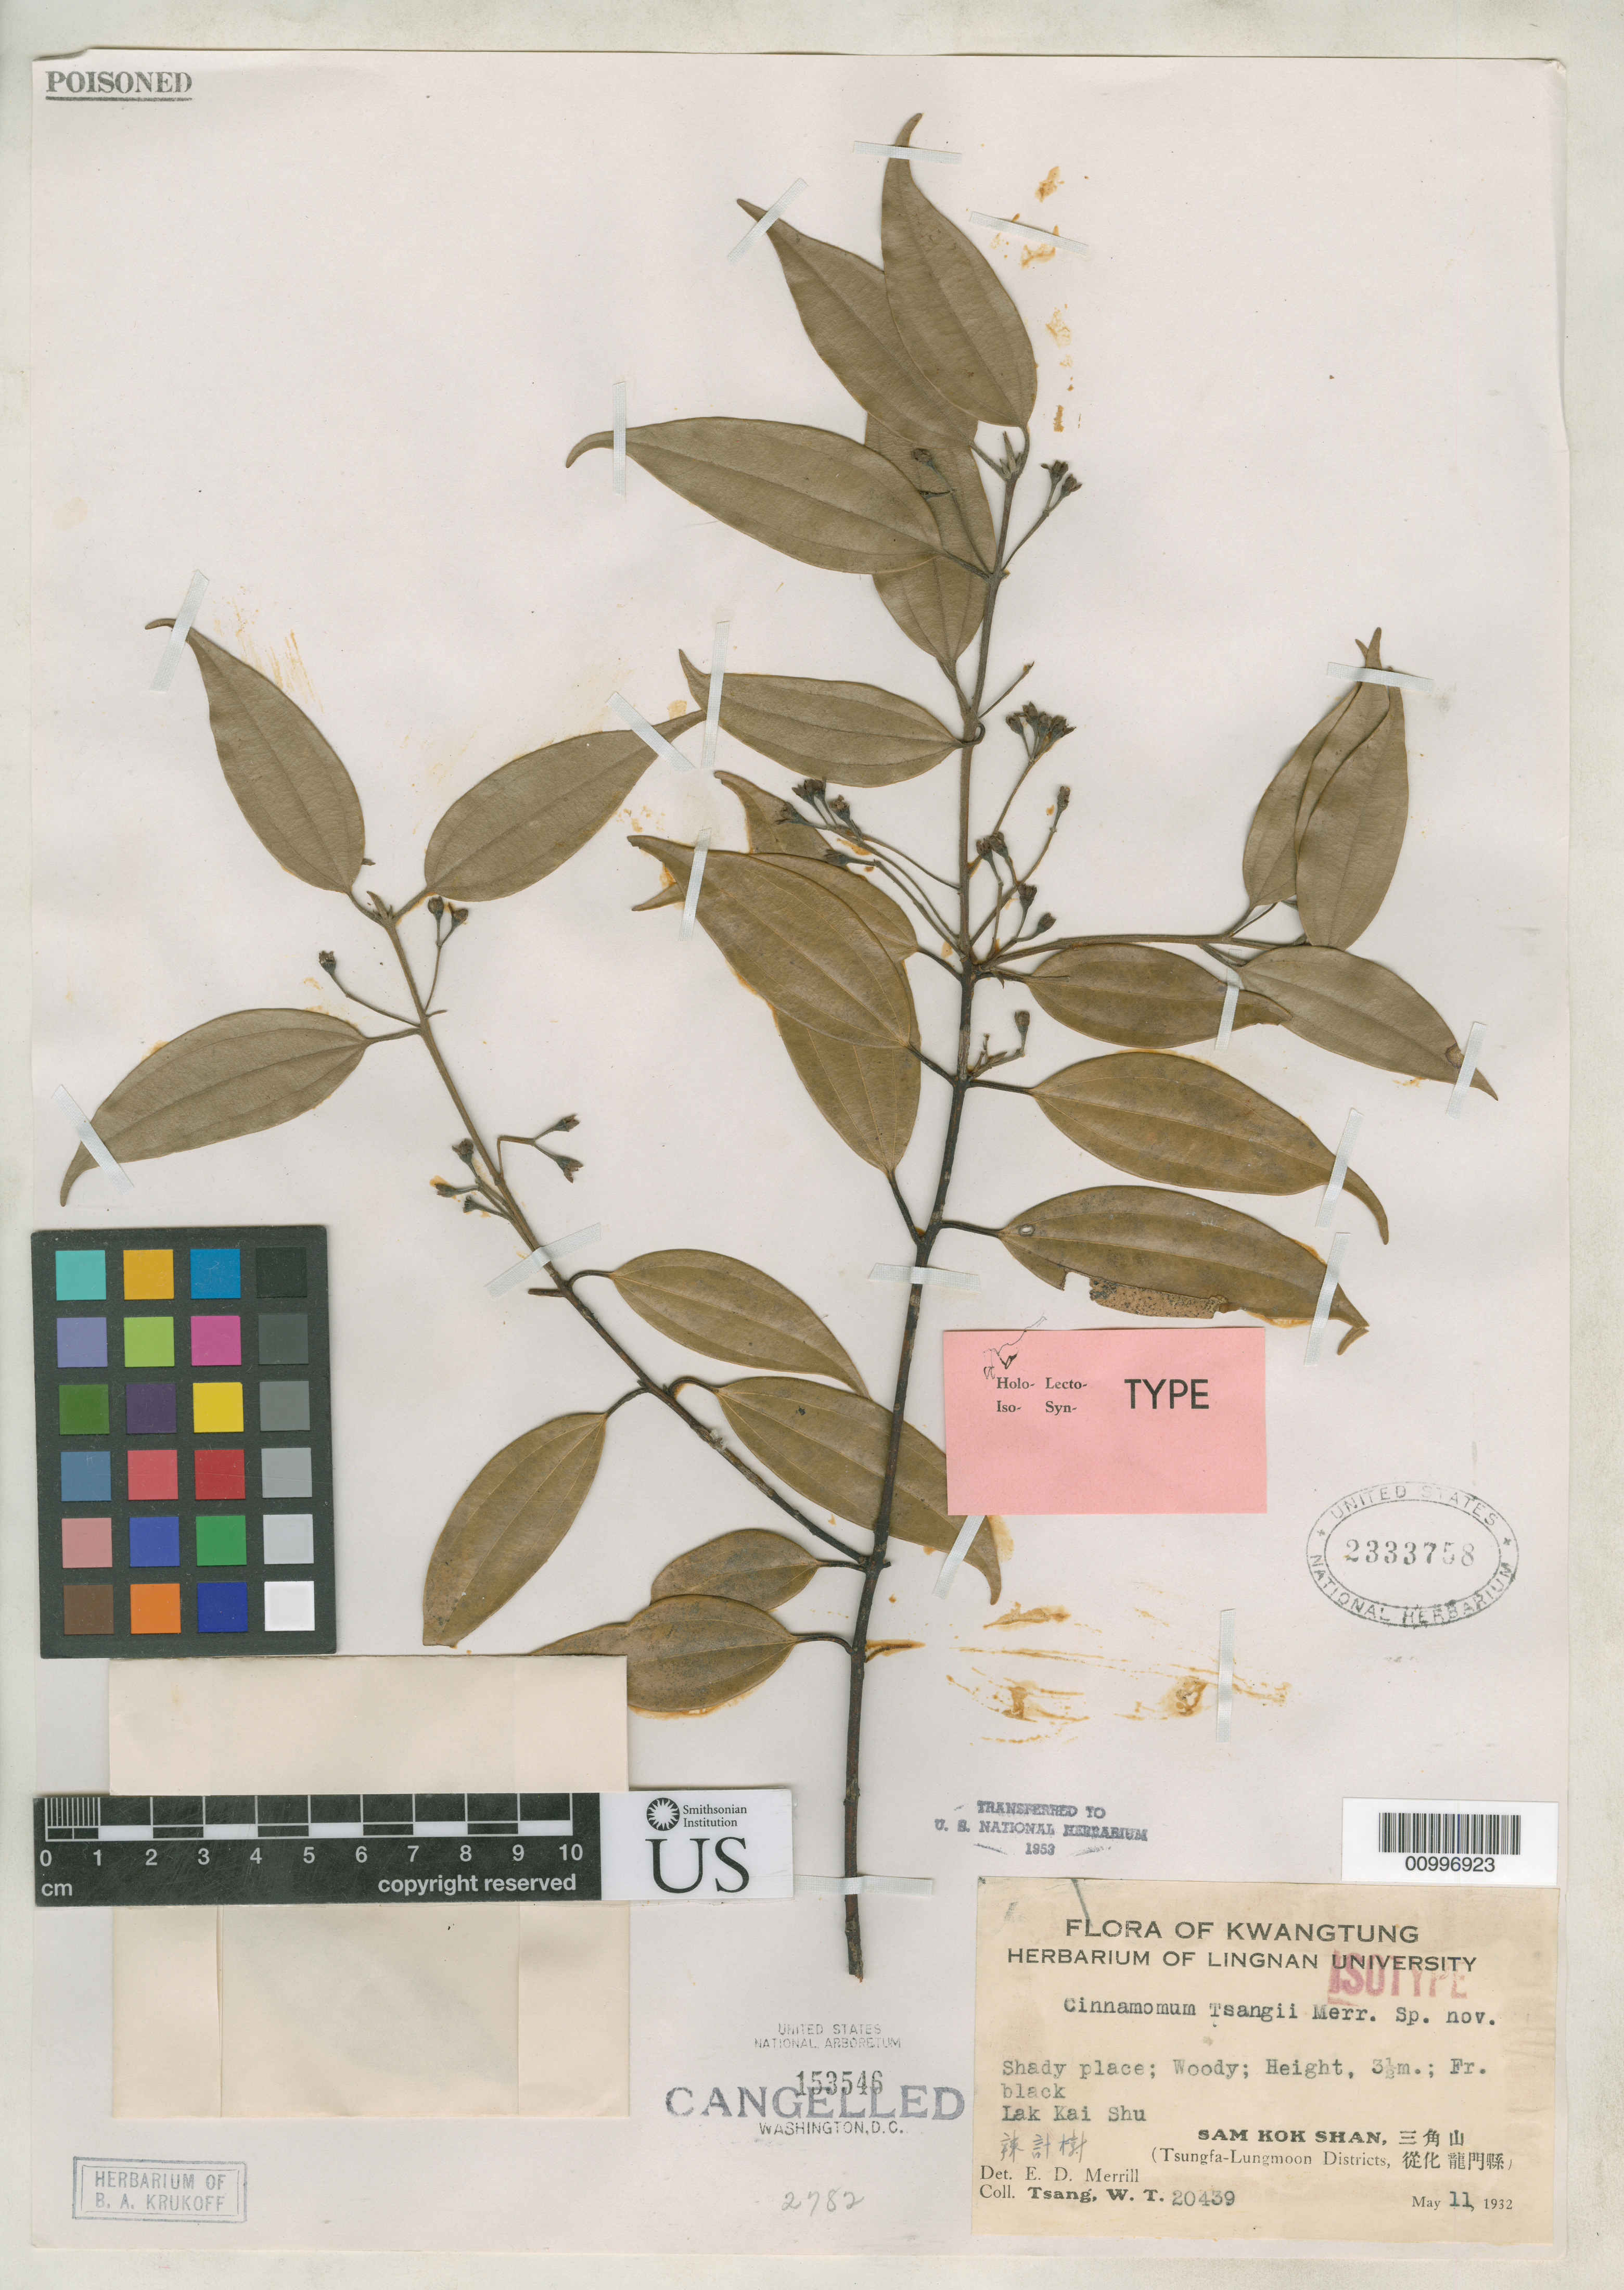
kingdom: Plantae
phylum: Tracheophyta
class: Magnoliopsida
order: Laurales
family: Lauraceae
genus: Cinnamomum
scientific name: Cinnamomum tsangii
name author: Merr.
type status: Isotype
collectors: W. T. Tsang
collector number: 20439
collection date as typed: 11 May 1932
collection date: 1932-05-11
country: China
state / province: Guangdong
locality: Tsungfa-Lungmoon, Sam Kok Shan. Lak Kai Shu.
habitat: Shady place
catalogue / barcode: US 2333758